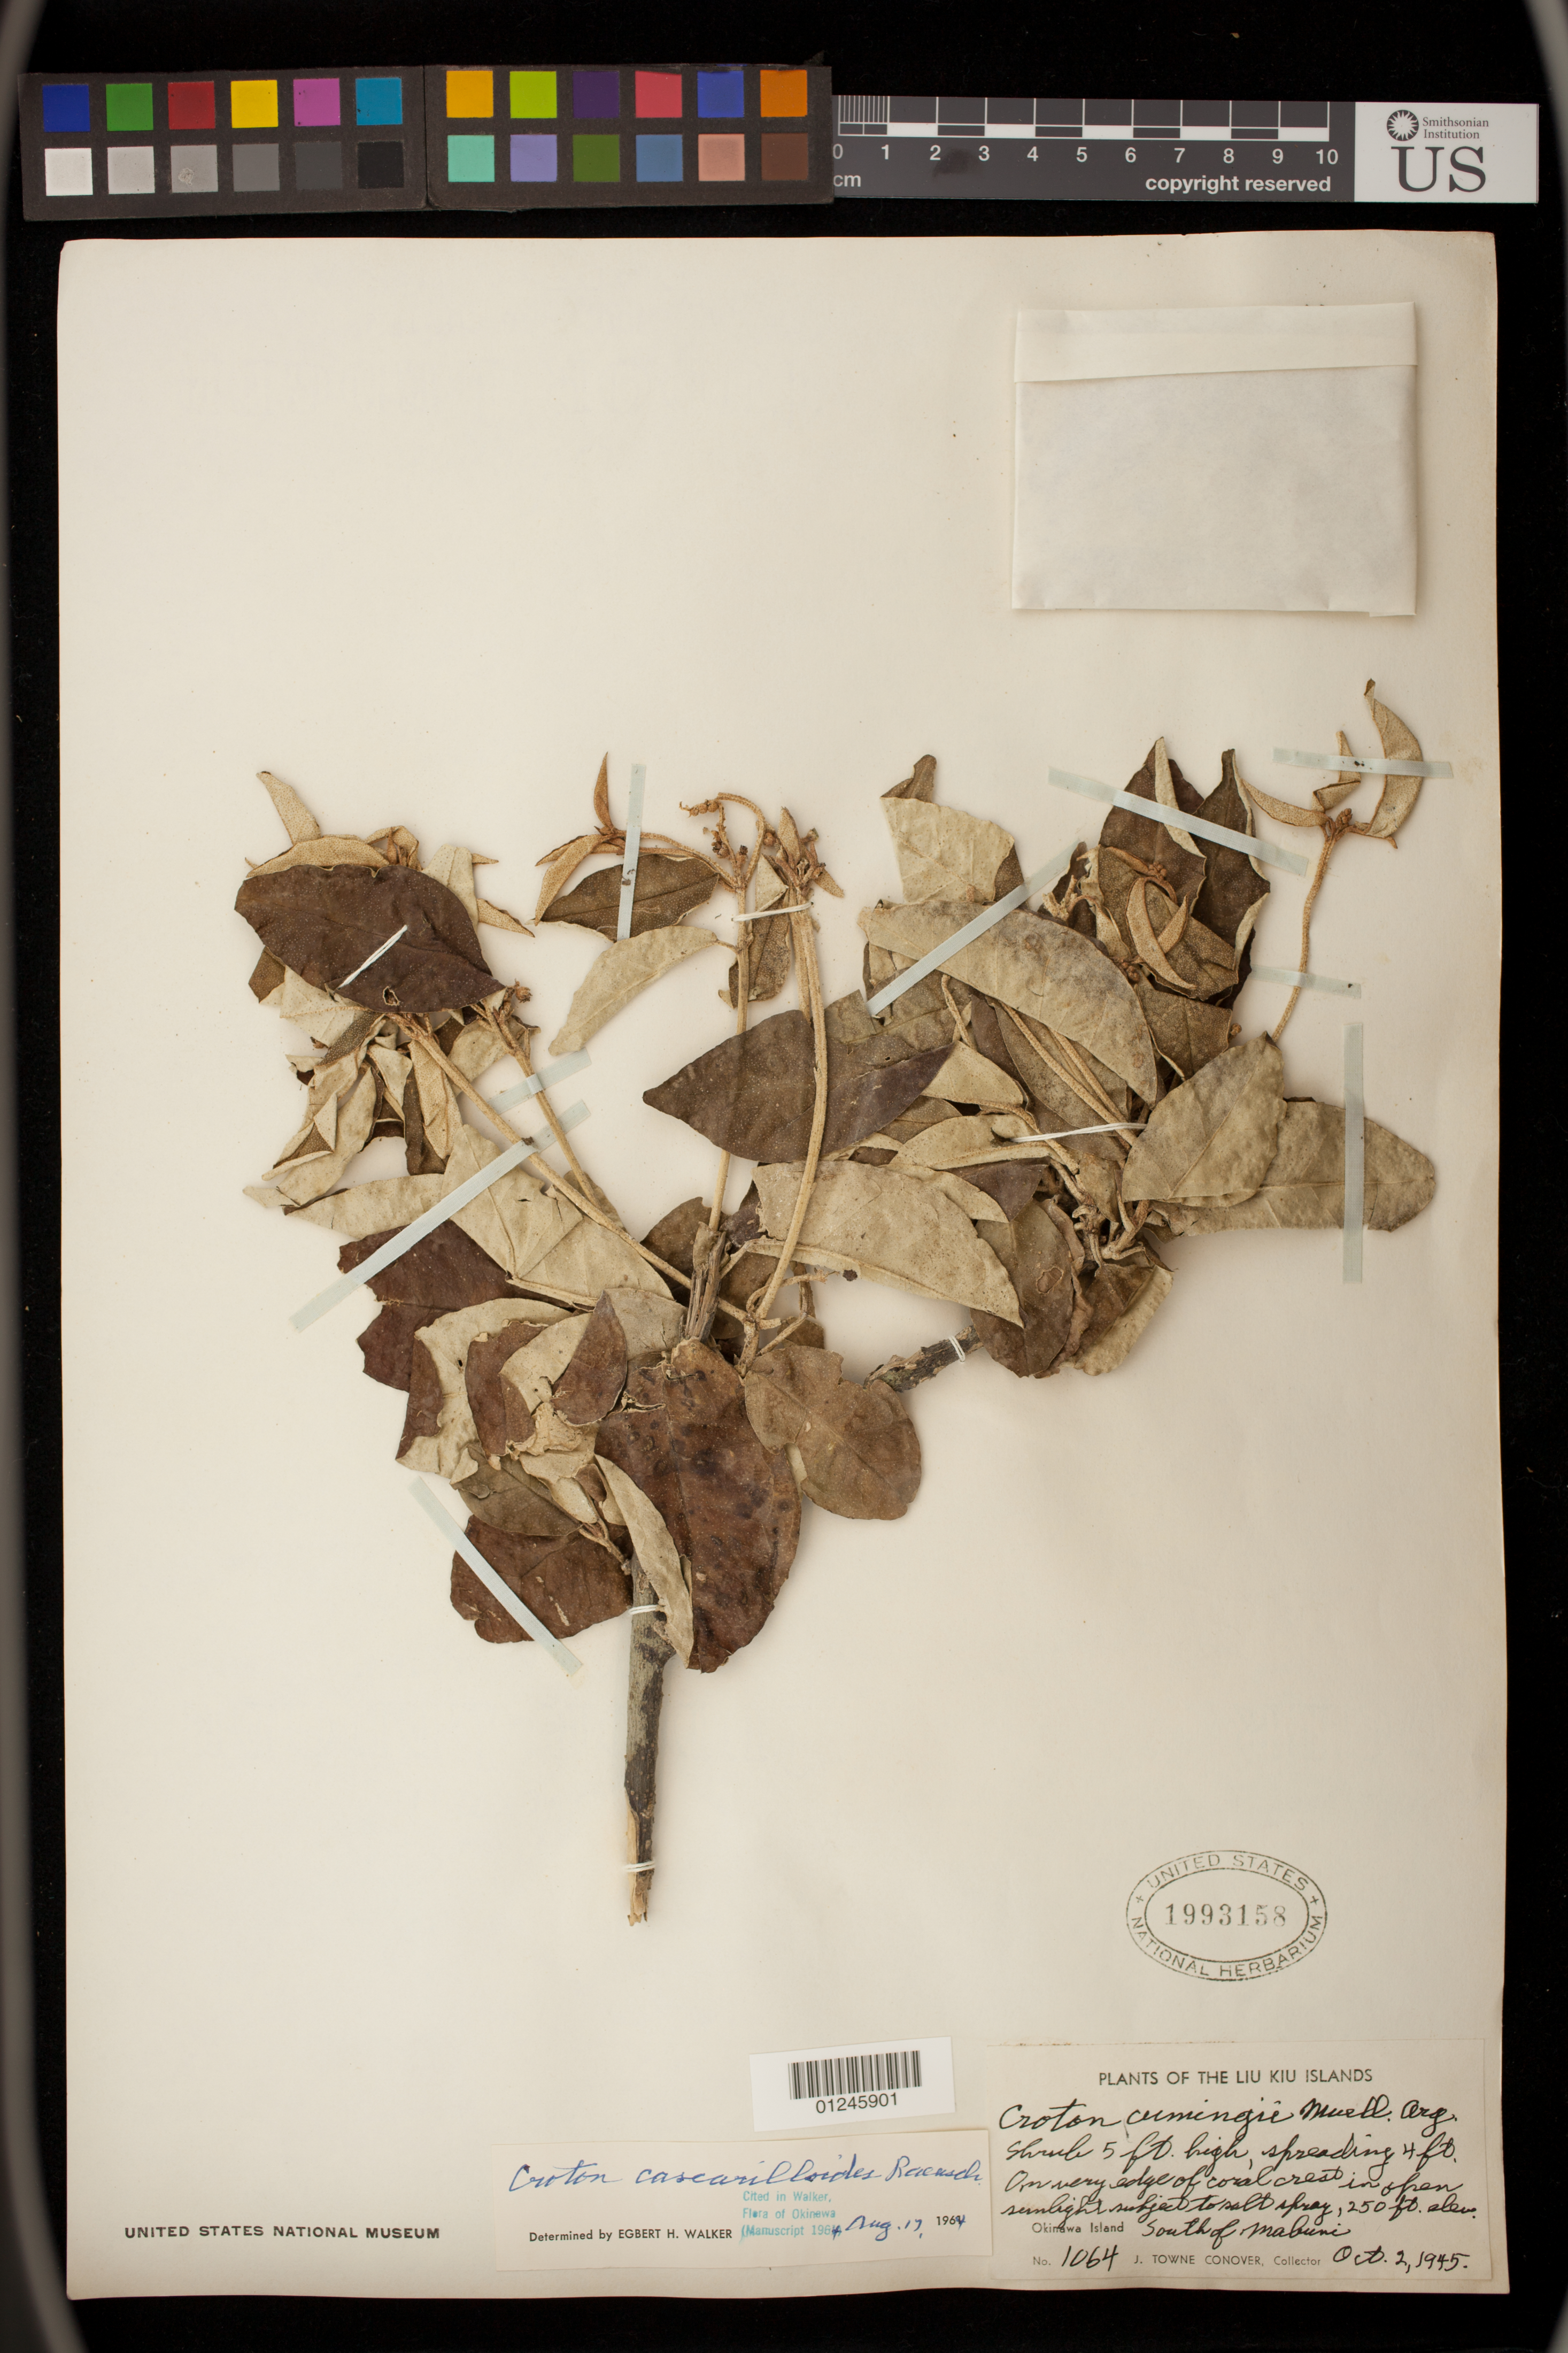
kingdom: Plantae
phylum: Tracheophyta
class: Magnoliopsida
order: Malpighiales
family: Euphorbiaceae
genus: Croton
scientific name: Croton cascarilloides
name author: Raeusch.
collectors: J. T. Conover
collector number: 1064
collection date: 1945-10-02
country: Japan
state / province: Okinawa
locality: Liu Kiu Islands. On very edge of coral crest in open sunlight subject to salt spray, South of Mabuni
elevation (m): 76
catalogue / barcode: US 1993158